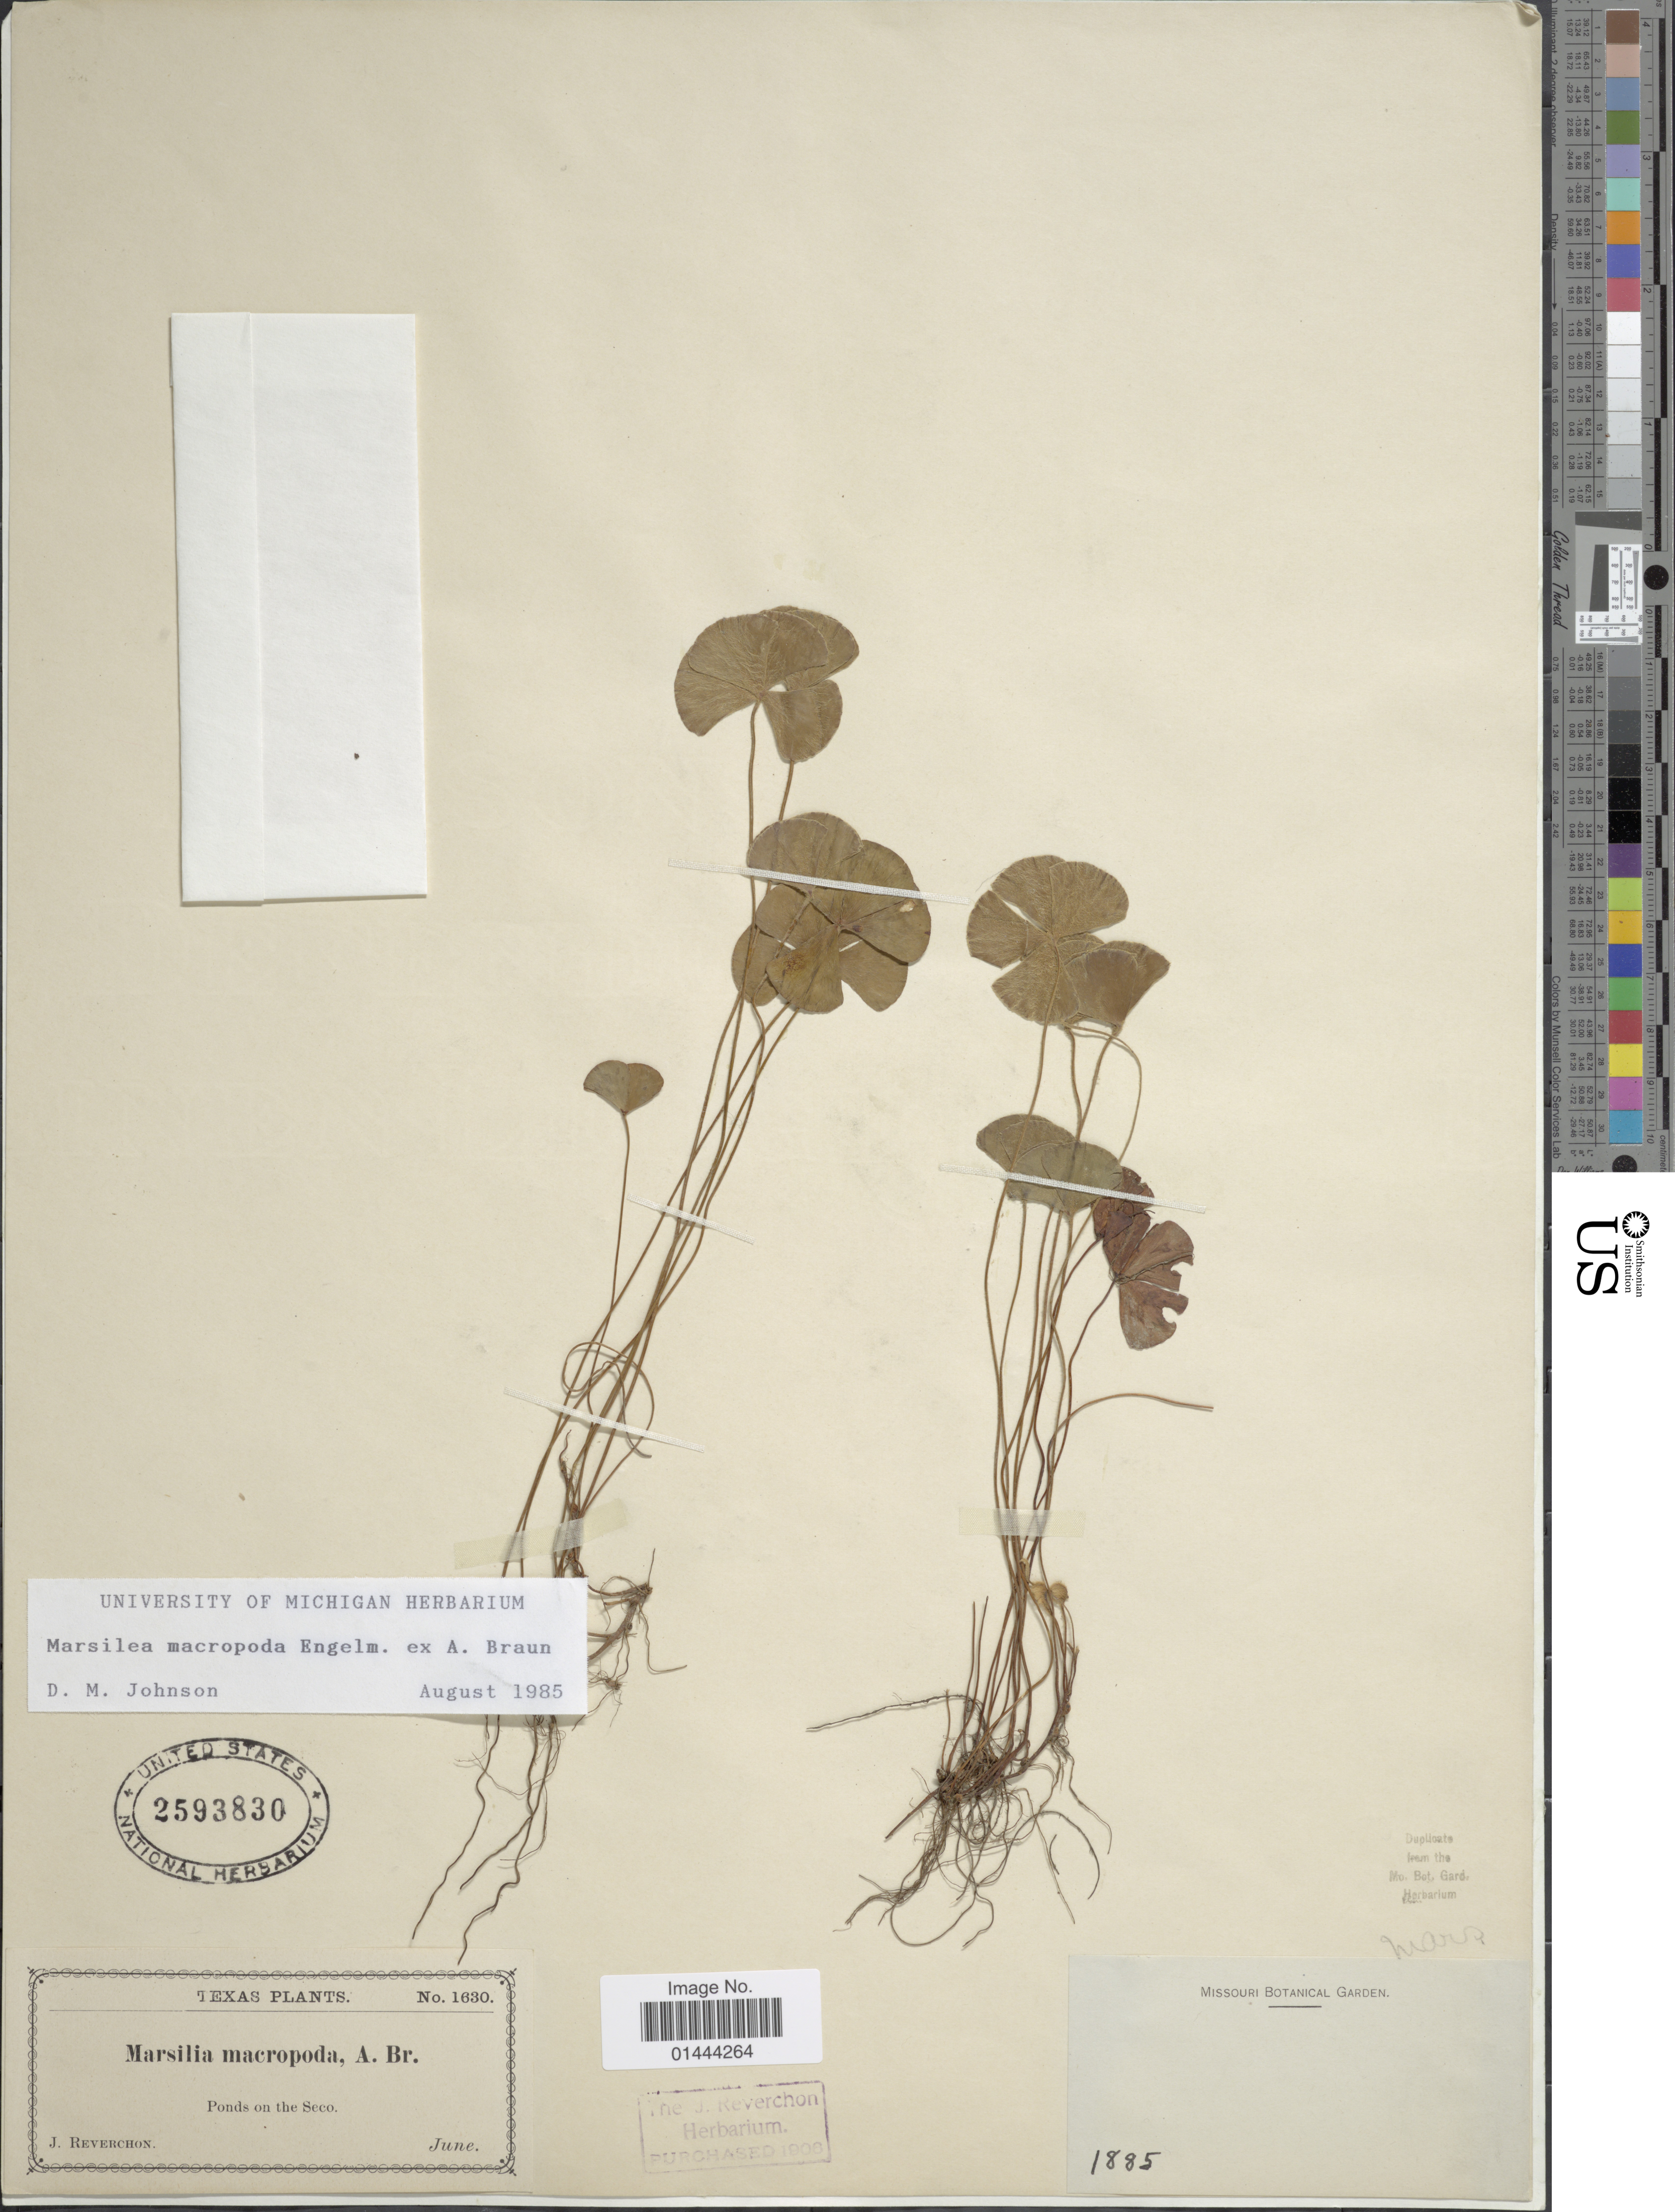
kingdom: Plantae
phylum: Tracheophyta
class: Polypodiopsida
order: Salviniales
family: Marsileaceae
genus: Marsilea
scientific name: Marsilea macropoda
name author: Engelm. ex A. Braun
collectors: J. Reverchon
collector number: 1630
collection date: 1885-06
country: United States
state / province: Texas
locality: Ponds on the Seco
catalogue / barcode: US 2593830